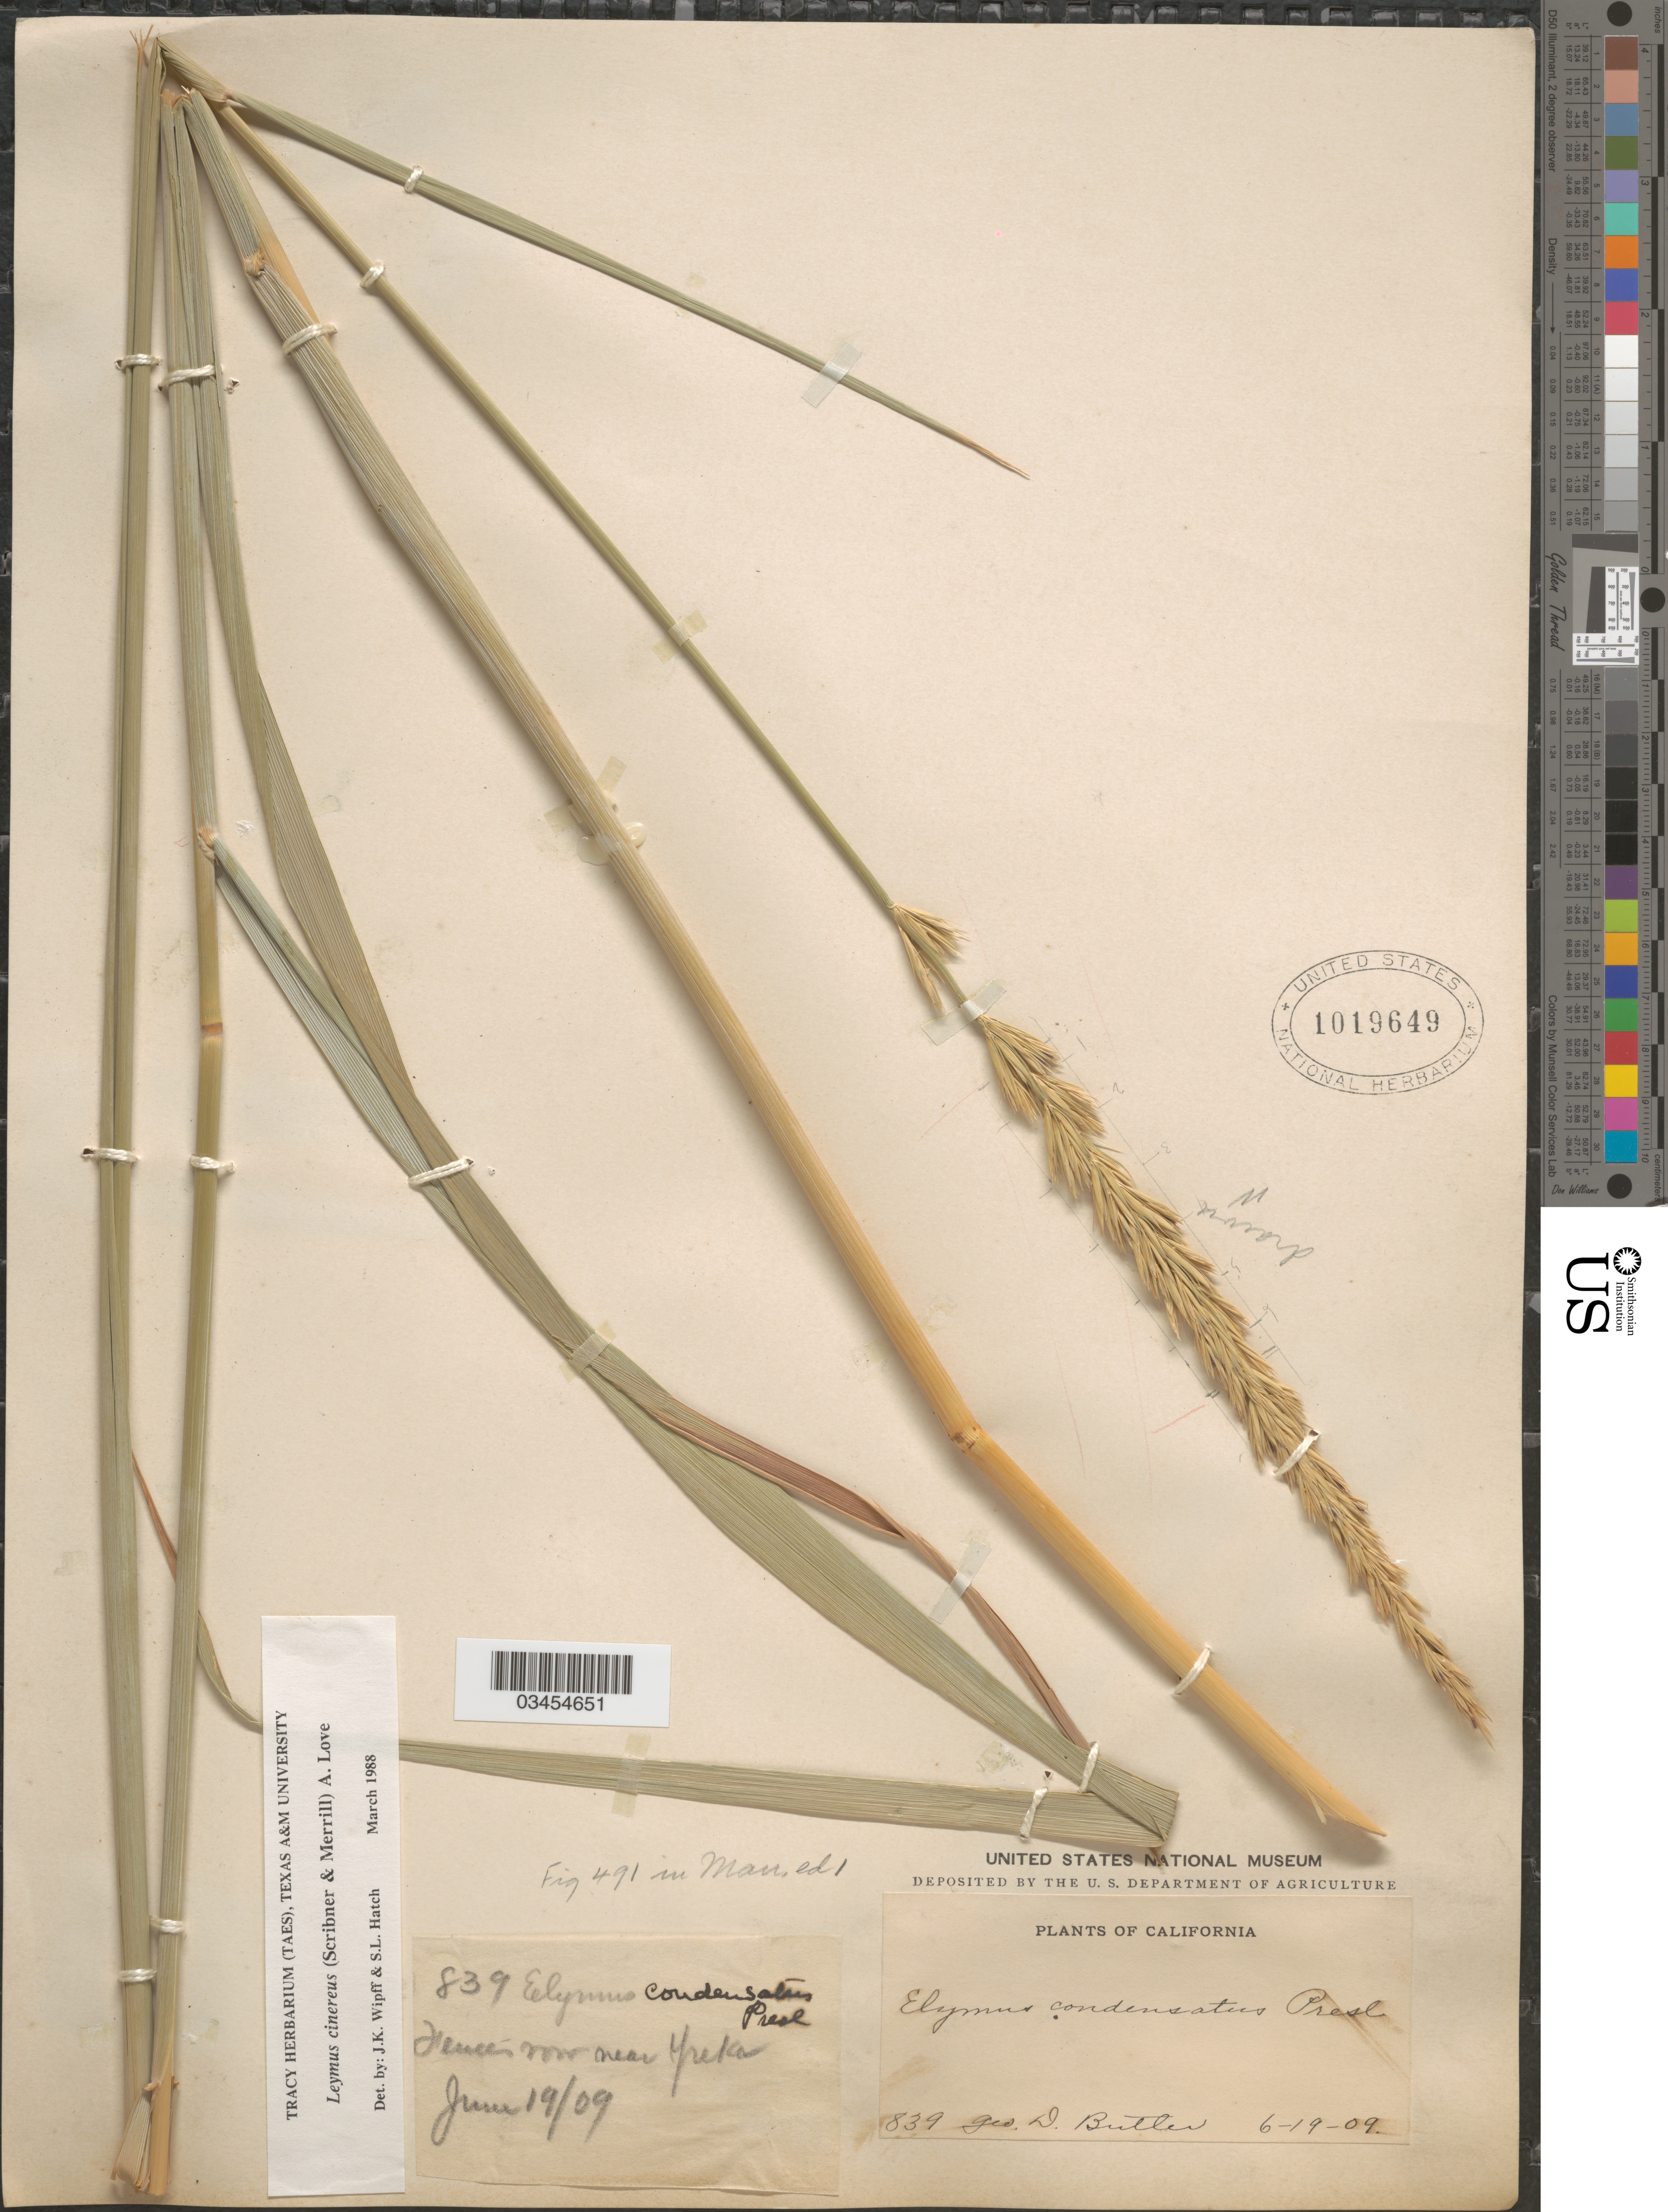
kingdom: Plantae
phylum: Tracheophyta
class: Liliopsida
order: Poales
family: Poaceae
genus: Leymus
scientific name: Leymus cinereus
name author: (Scribn. & Merr.) Á. Löve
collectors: G. D. Butler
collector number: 839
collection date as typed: Transcribed d/m/y: 19/6/9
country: United States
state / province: California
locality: Fences row near Yreka.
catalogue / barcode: US 1019649